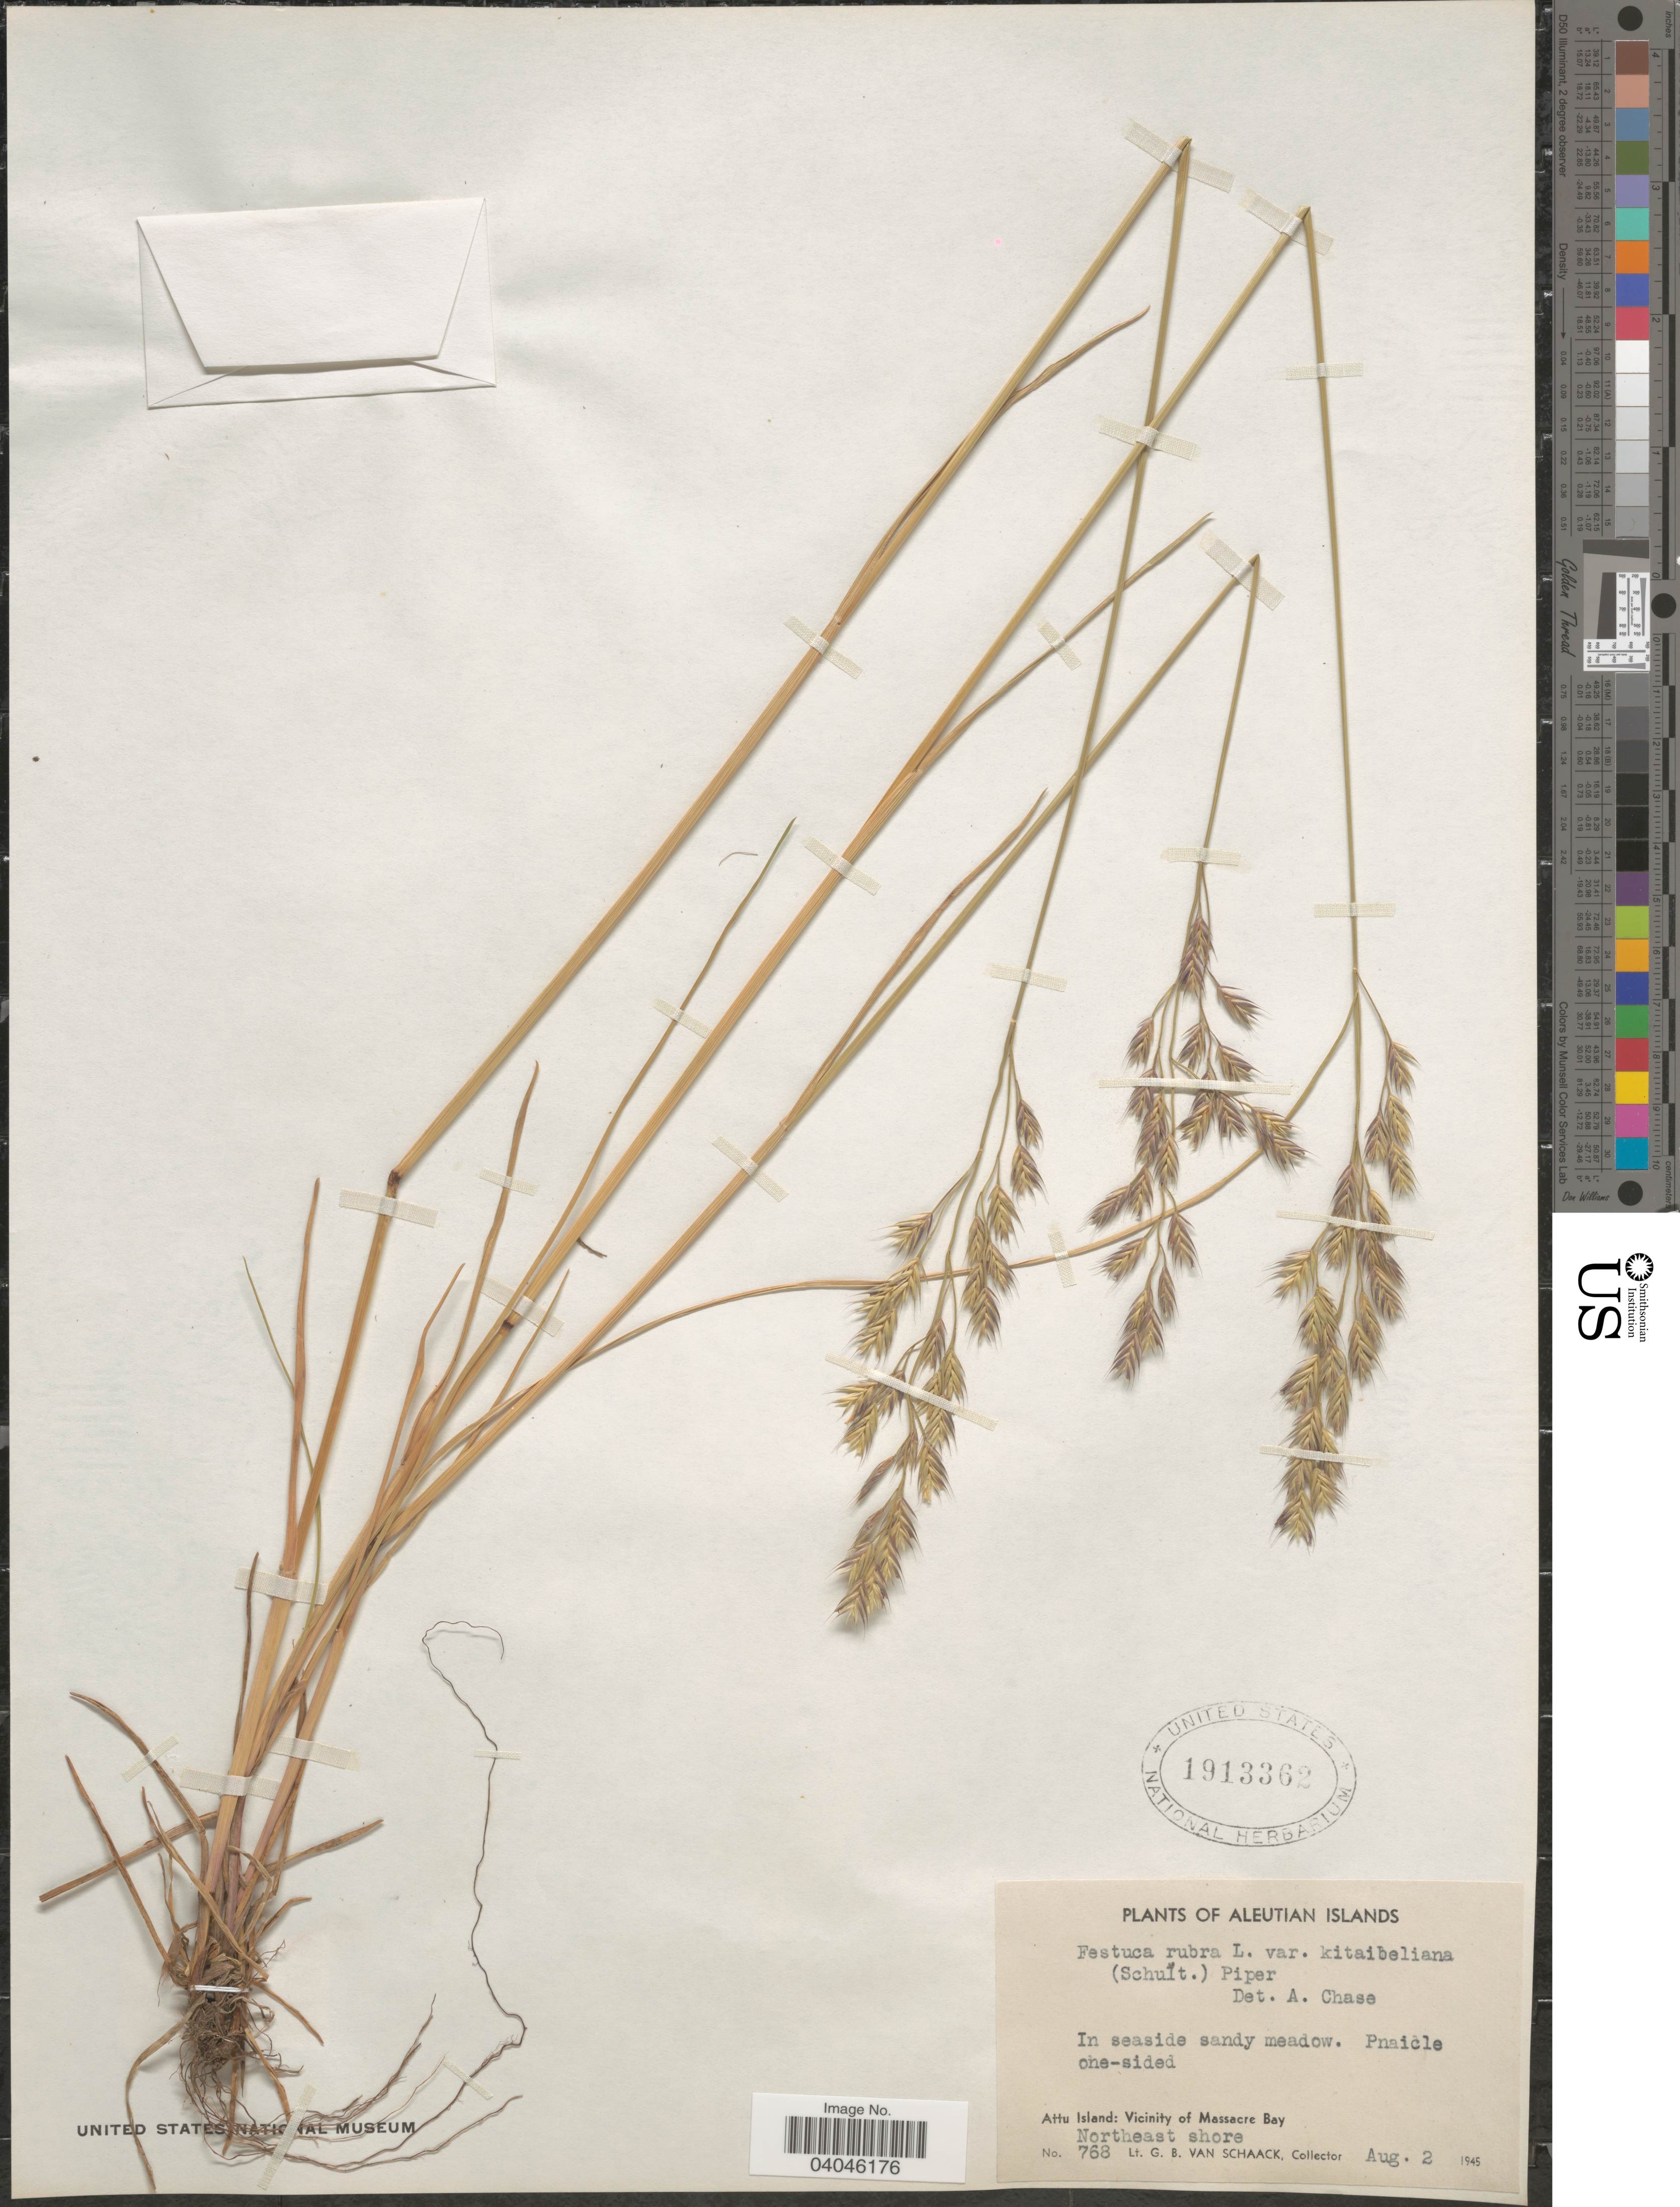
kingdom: Plantae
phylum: Tracheophyta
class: Liliopsida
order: Poales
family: Poaceae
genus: Festuca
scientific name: Festuca rubra subsp. kitaibeliana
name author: (Schult.) Piper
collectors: G. Van Schaack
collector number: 768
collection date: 1945-08-02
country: United States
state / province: Alaska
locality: Aleutian Islands. In seaside sandy meadow. Pnaicle one-sided. Attu Island: Vicinity of Massacre Bay. Northeast shore.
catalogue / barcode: US 1913362